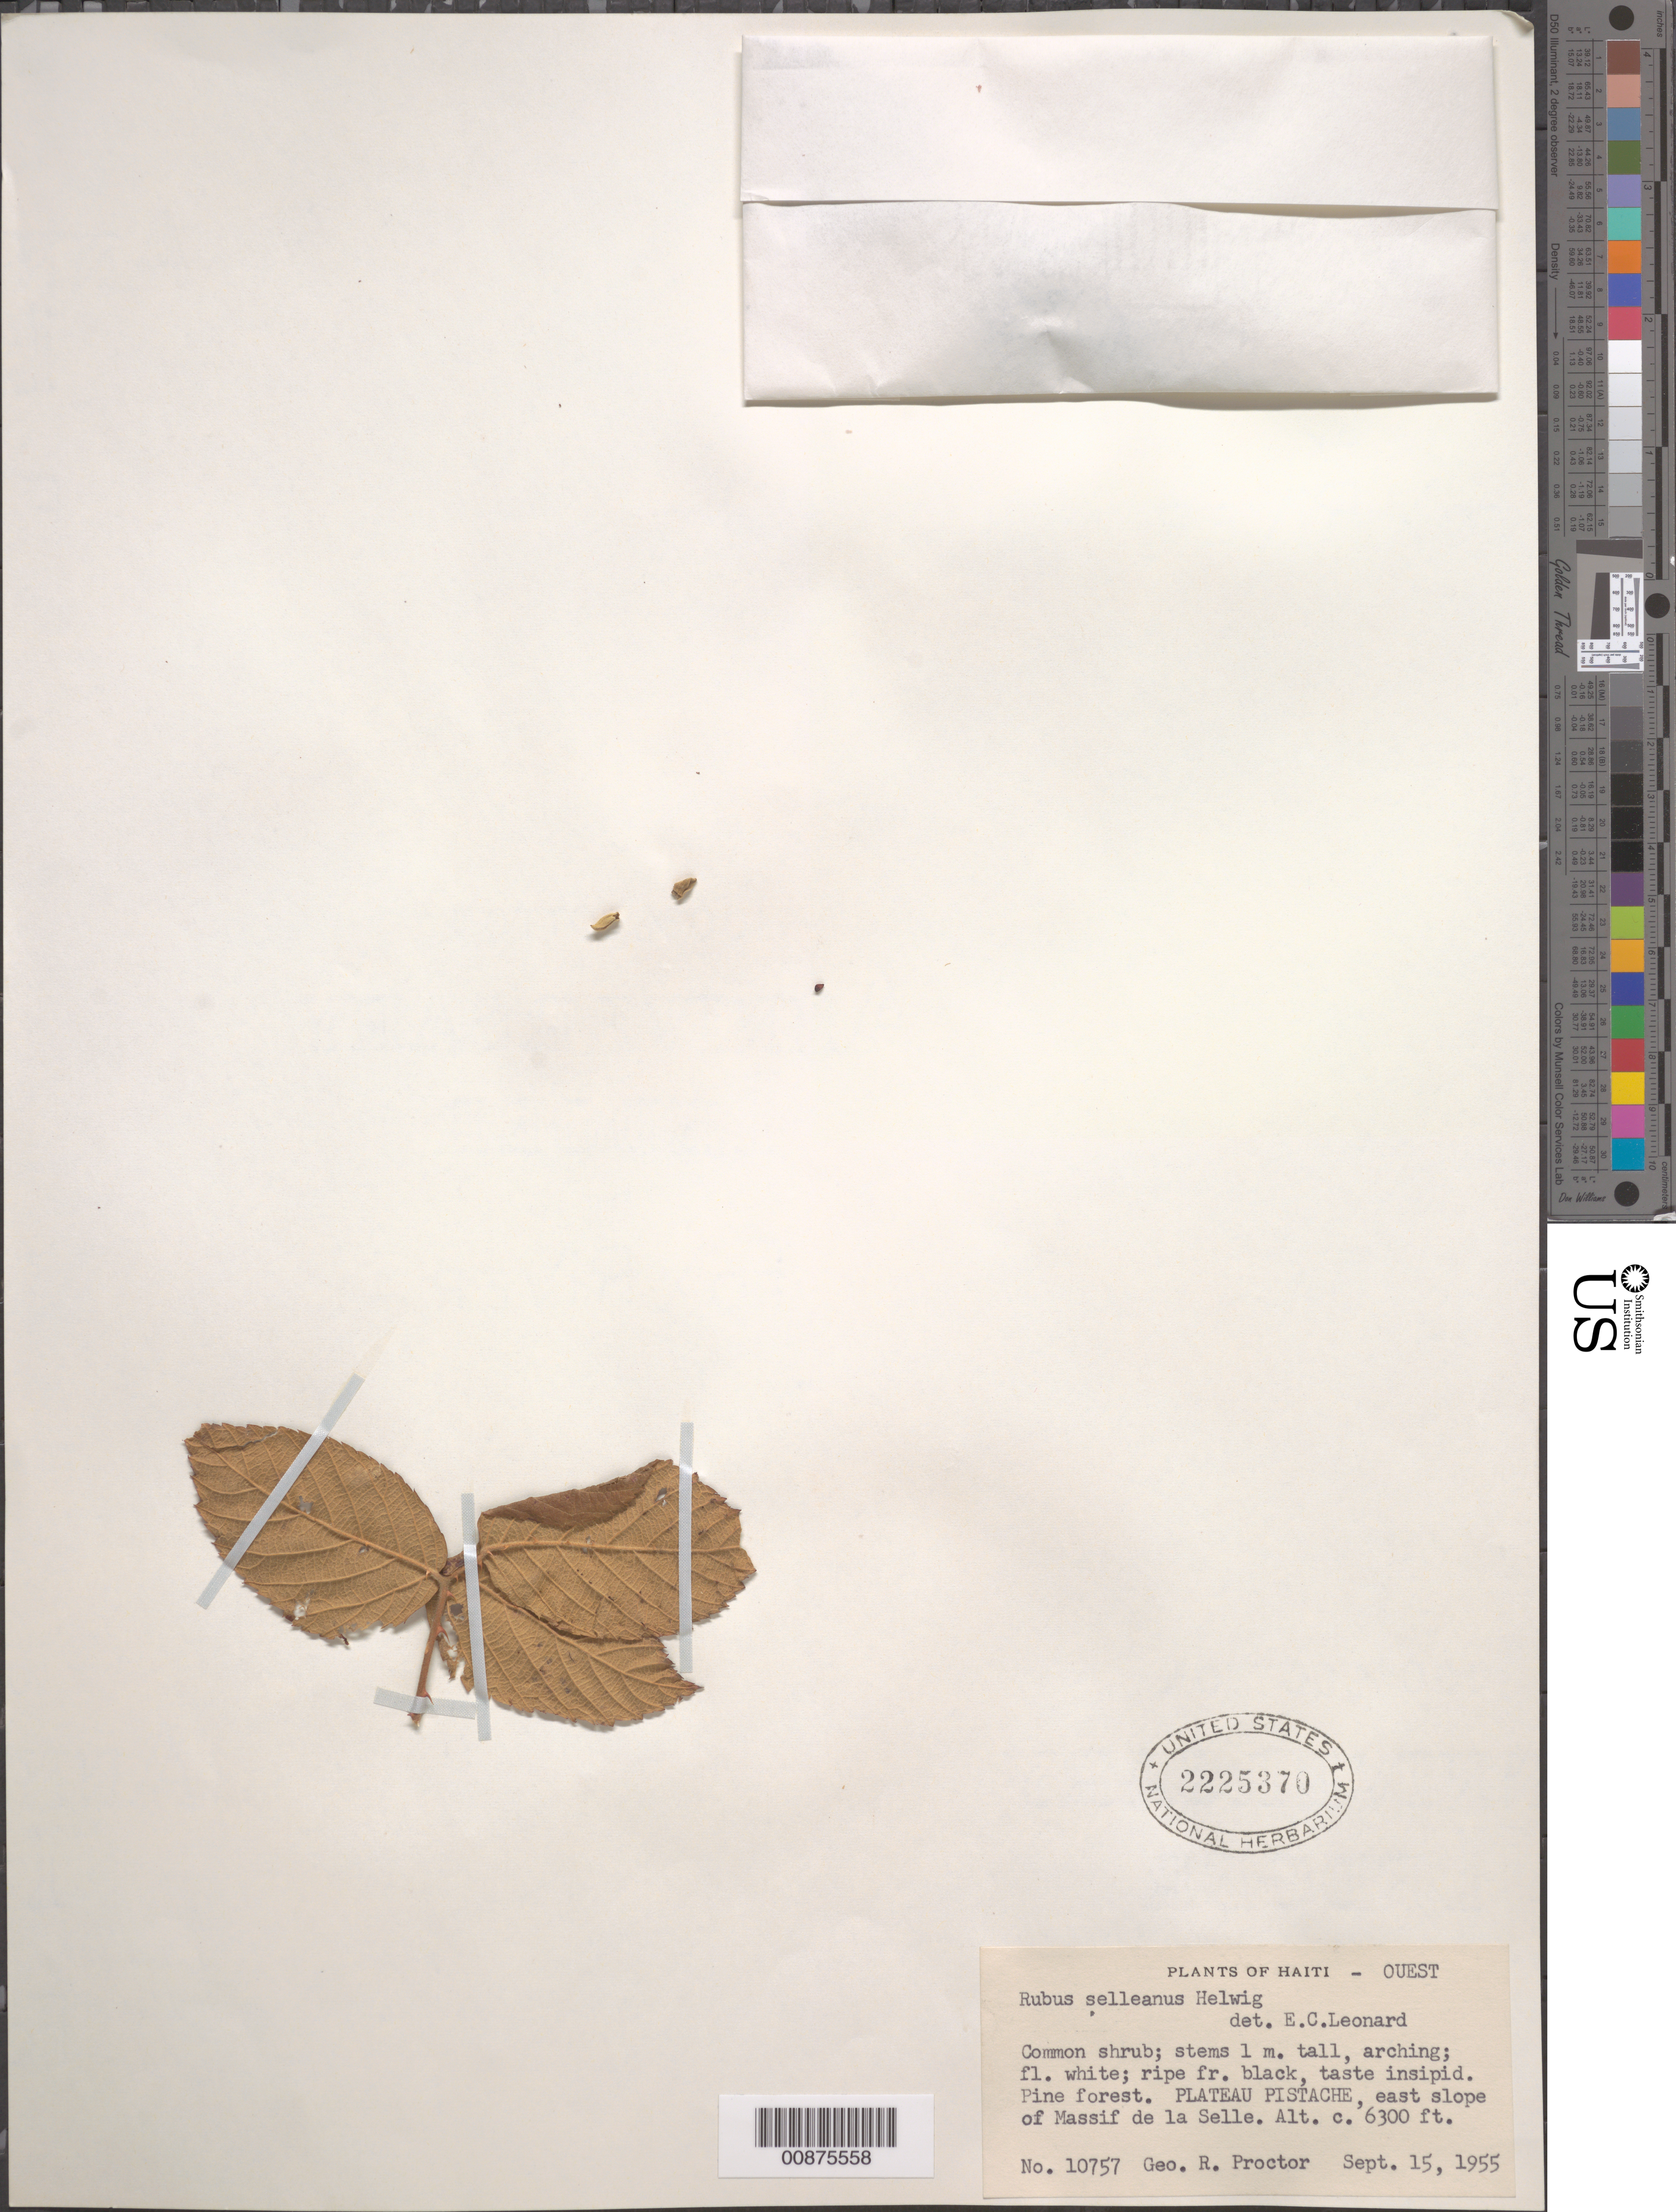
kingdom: Plantae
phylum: Tracheophyta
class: Magnoliopsida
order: Rosales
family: Rosaceae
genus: Rubus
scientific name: Rubus selleanus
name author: Helwig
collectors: G. R. Proctor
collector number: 10757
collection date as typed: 15 Sep 1955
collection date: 1955-09-15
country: Haiti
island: Hispaniola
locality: Plateau Pistache, east slope of Massif de la Selle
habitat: Pine forest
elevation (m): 1920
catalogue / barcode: US 2225370